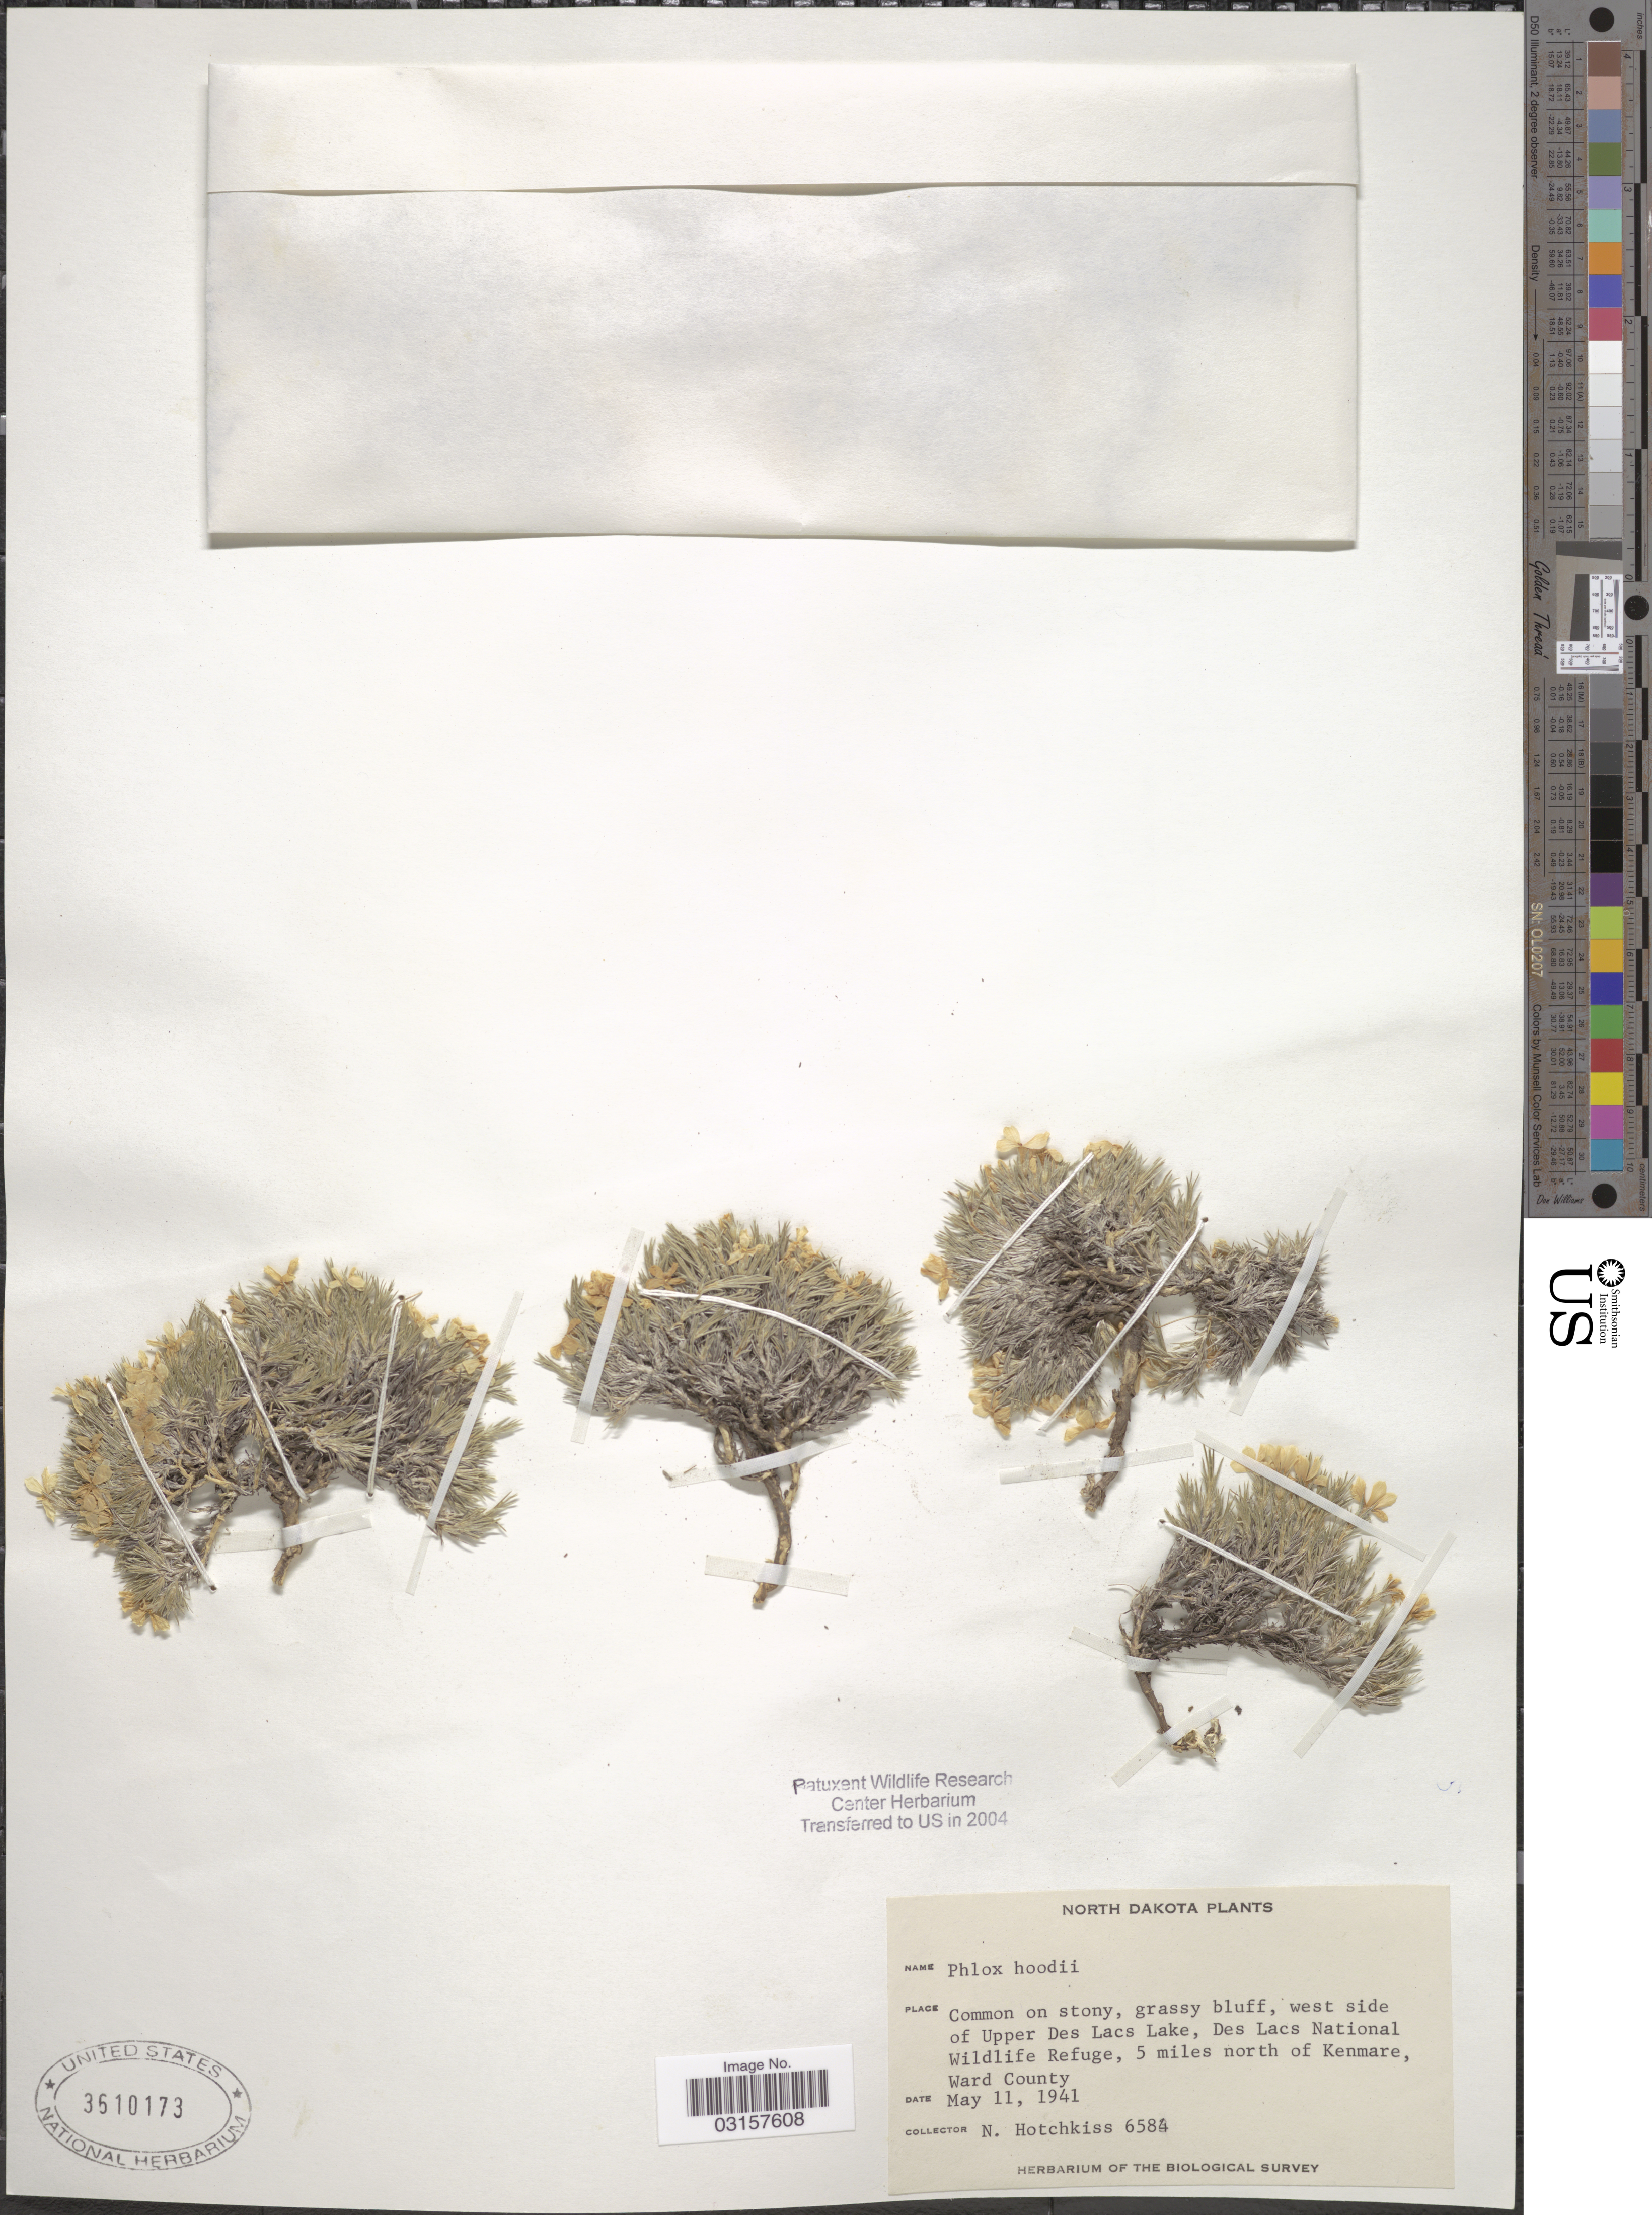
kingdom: Plantae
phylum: Tracheophyta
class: Magnoliopsida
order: Ericales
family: Polemoniaceae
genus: Phlox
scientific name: Phlox hoodii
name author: Richardson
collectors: N. Hotchkiss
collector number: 6584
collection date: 1941-05-11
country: United States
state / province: North Dakota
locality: Common on stony, grassy bluff, west side of Upper Des Lacs Lake, Des Lacs National Wildlife Refuge, 5 miles north of Kenmare, Ward County.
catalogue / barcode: US 3610173